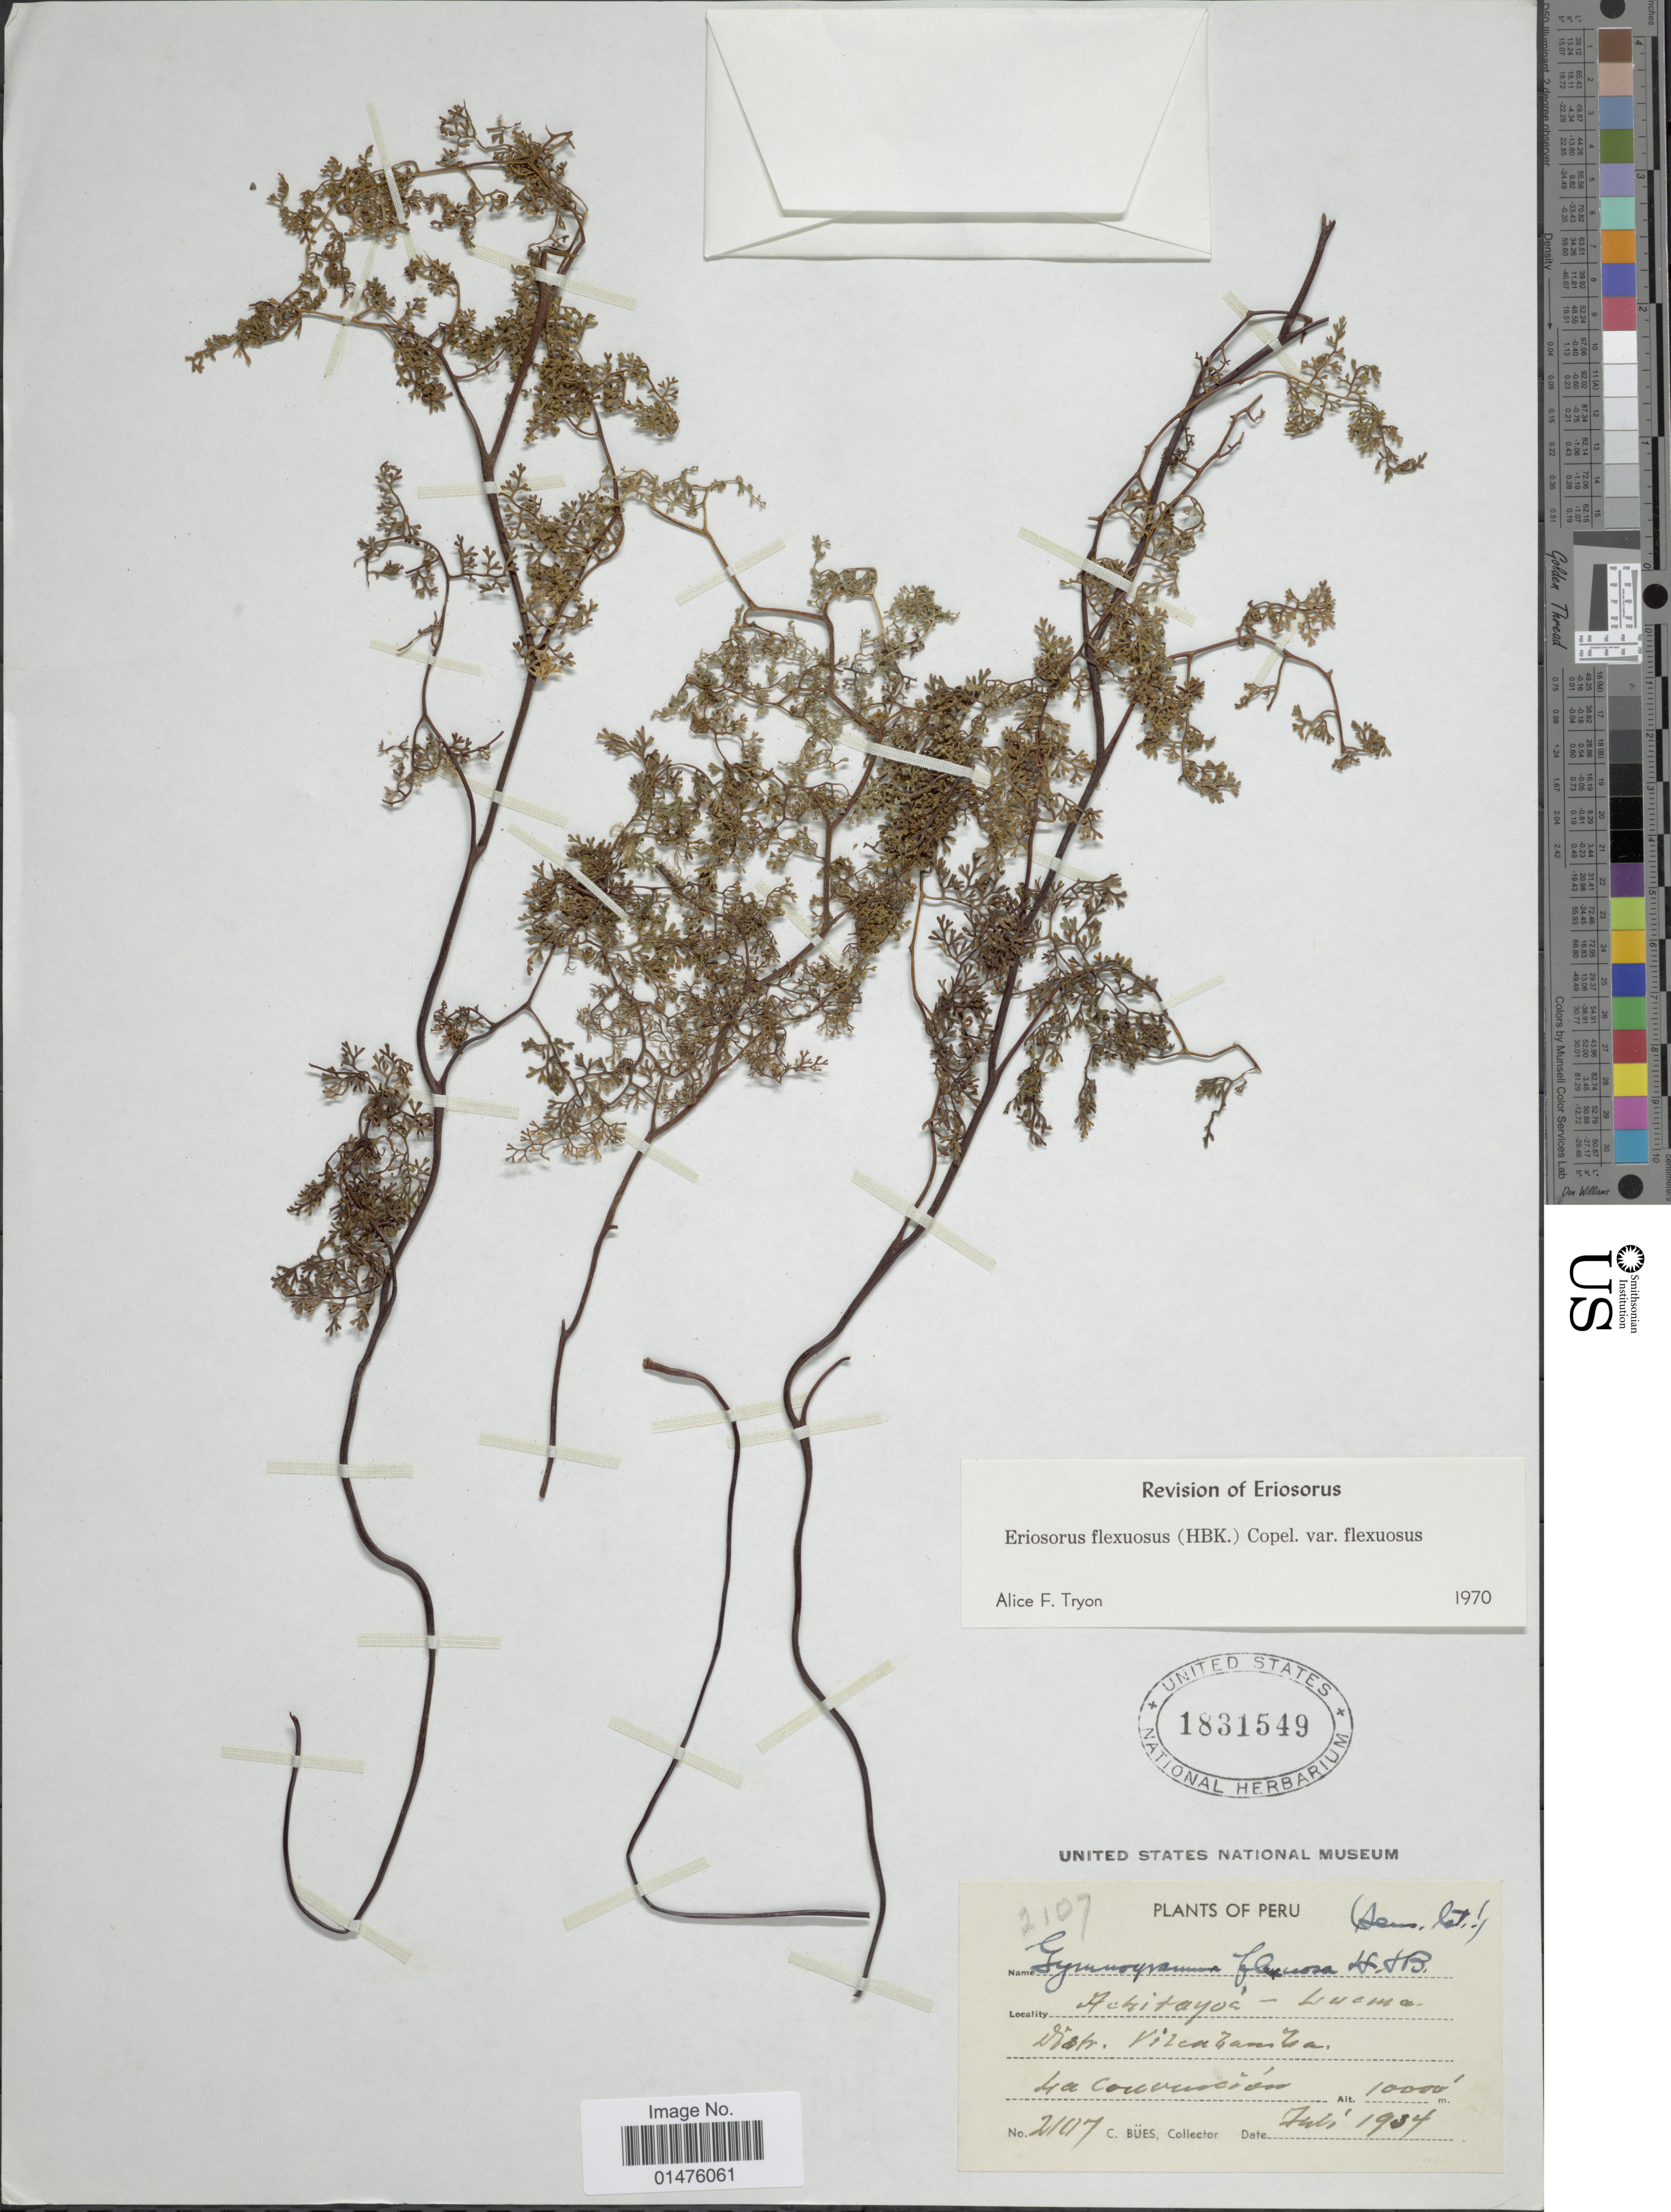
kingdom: Plantae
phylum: Tracheophyta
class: Polypodiopsida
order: Polypodiales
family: Pteridaceae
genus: Jamesonia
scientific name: Jamesonia flexuosa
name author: (Humb. & Bonpl.) Christenh.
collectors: C. Bues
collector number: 2107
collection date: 1934-07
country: Peru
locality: Achitayoc - Lucma, Distr. Vilcabamba, La Convención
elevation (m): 10000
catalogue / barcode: US 1831549